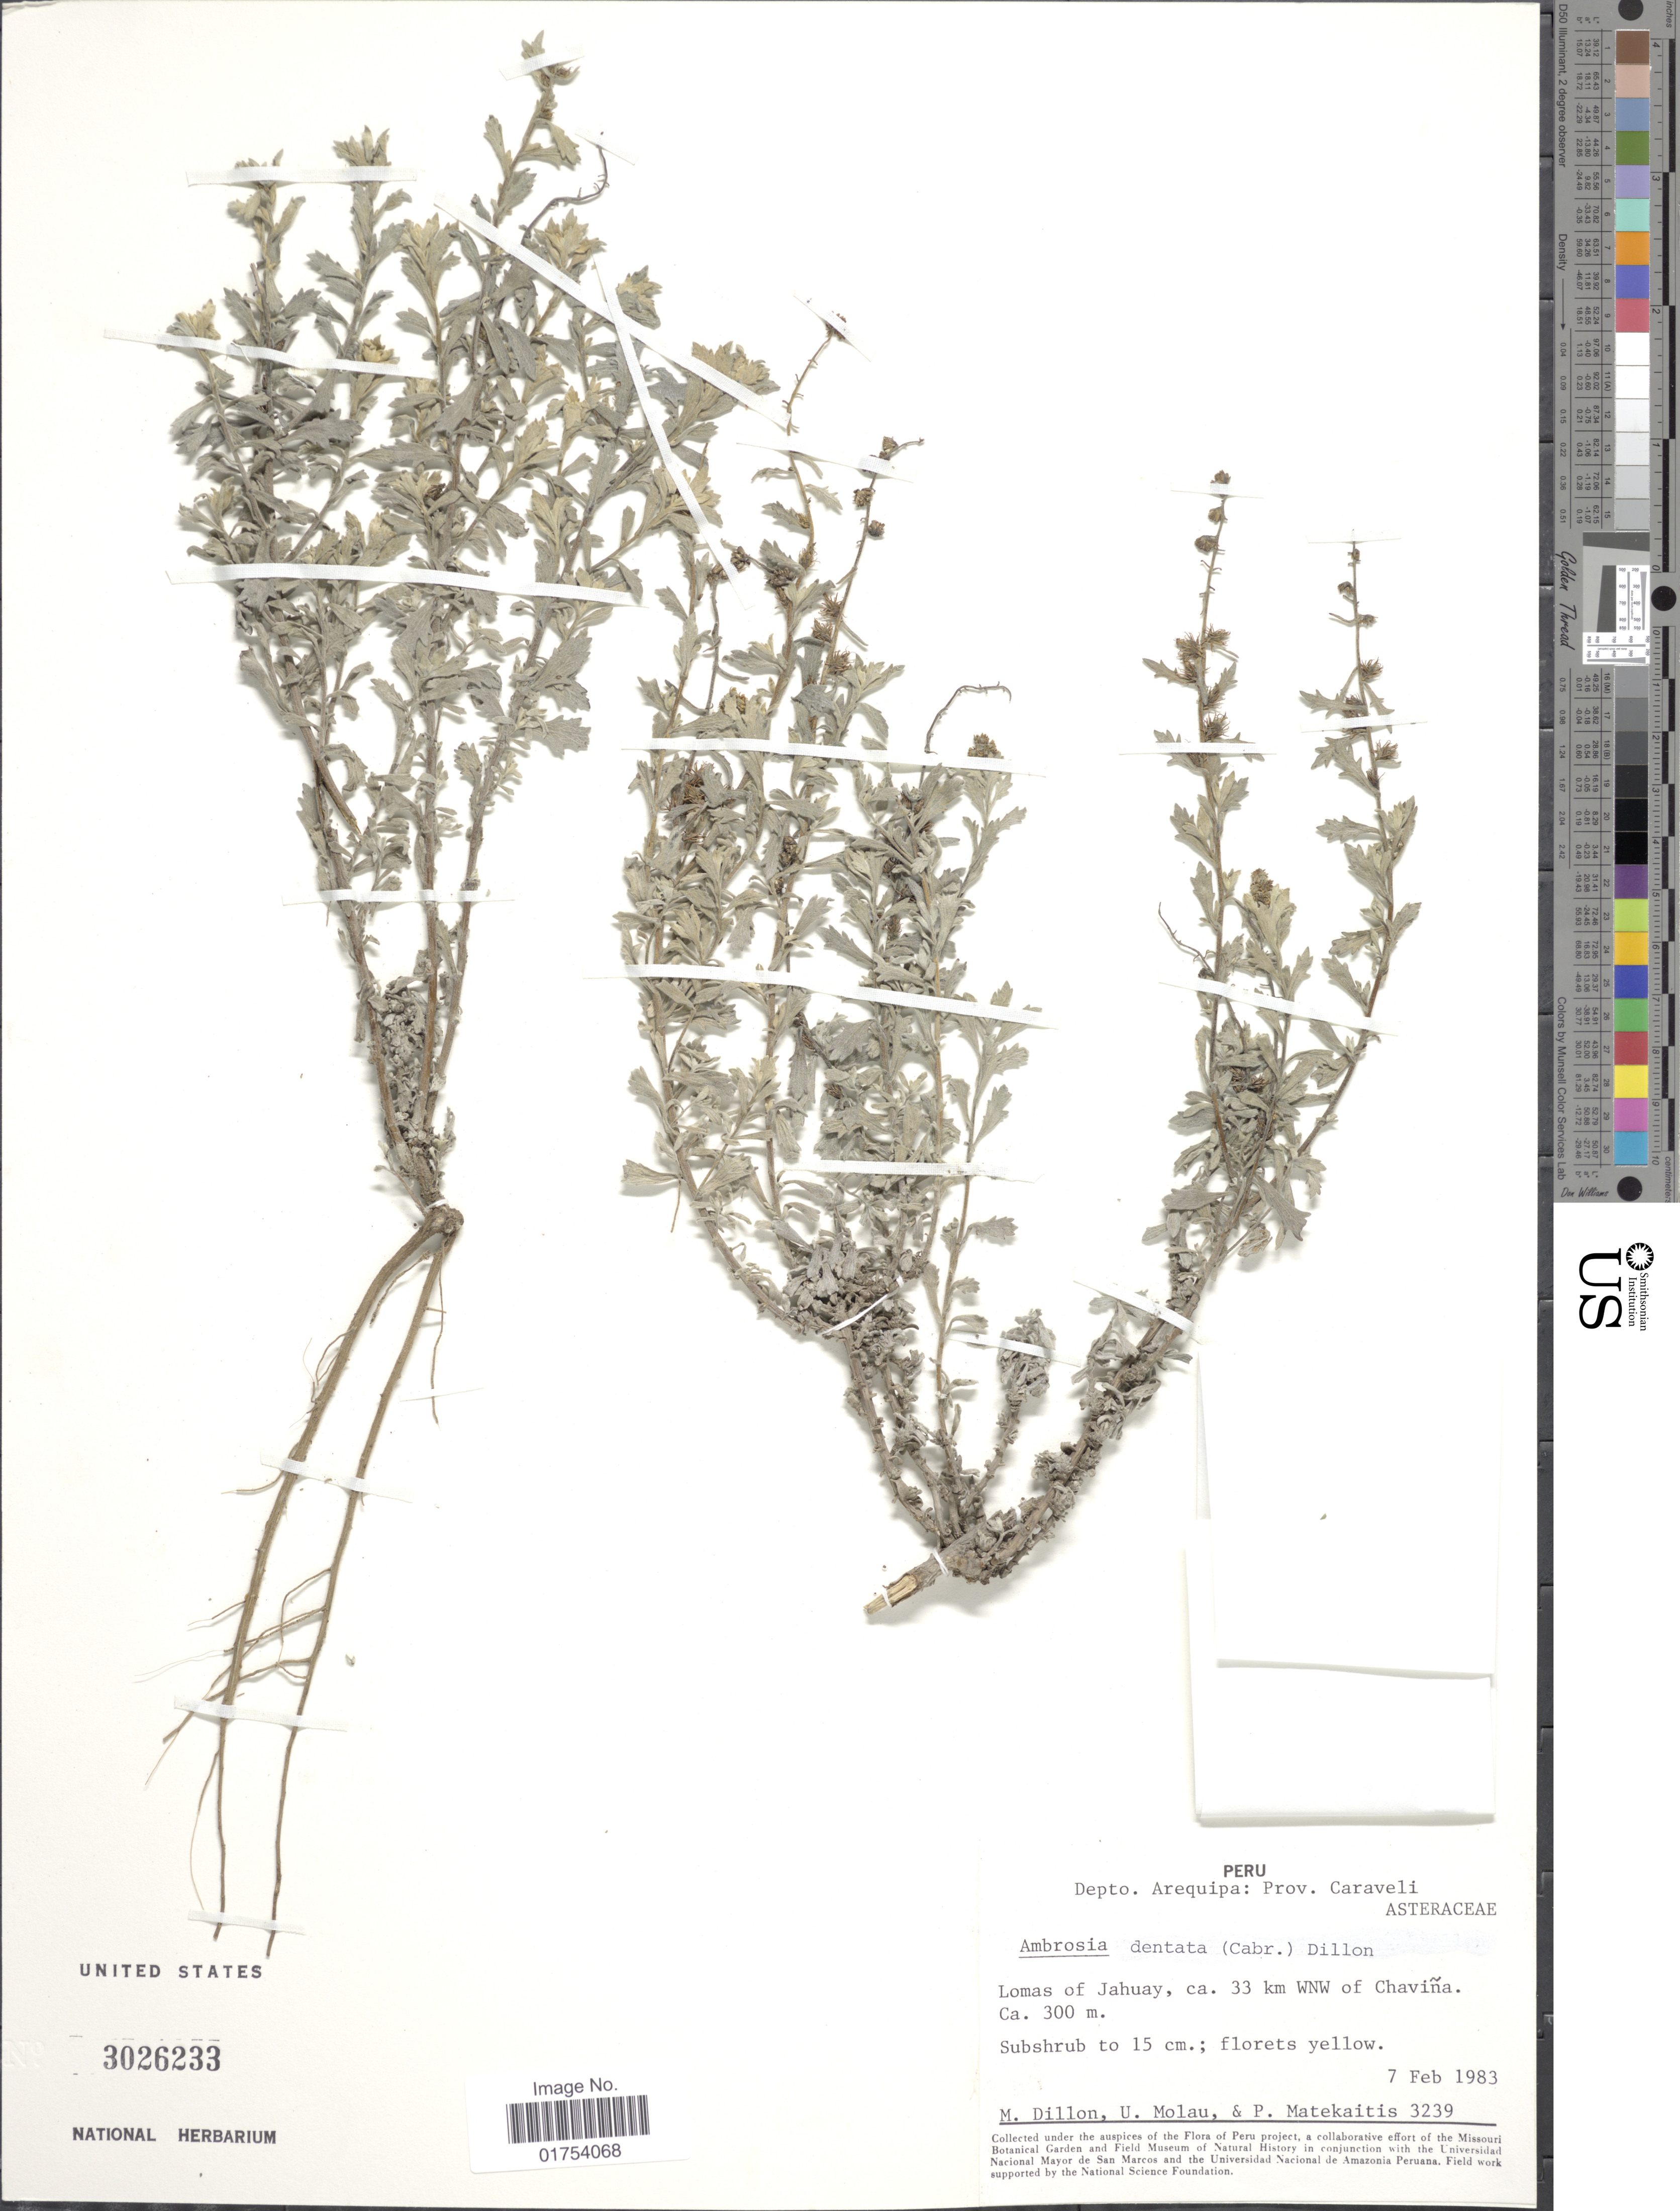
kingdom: Plantae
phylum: Tracheophyta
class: Magnoliopsida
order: Asterales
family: Asteraceae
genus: Ambrosia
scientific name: Ambrosia dentata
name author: (Cabrera) M.O. Dillon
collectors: M. O. Dillon, U. Molau & P. Matekaitis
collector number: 3239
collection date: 1983-02-07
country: Peru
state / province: Arequipa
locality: Prov. Caraveli, Lomas of Jahuay. ca. 33 km WNW of Chavina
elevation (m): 300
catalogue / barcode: US 3026233